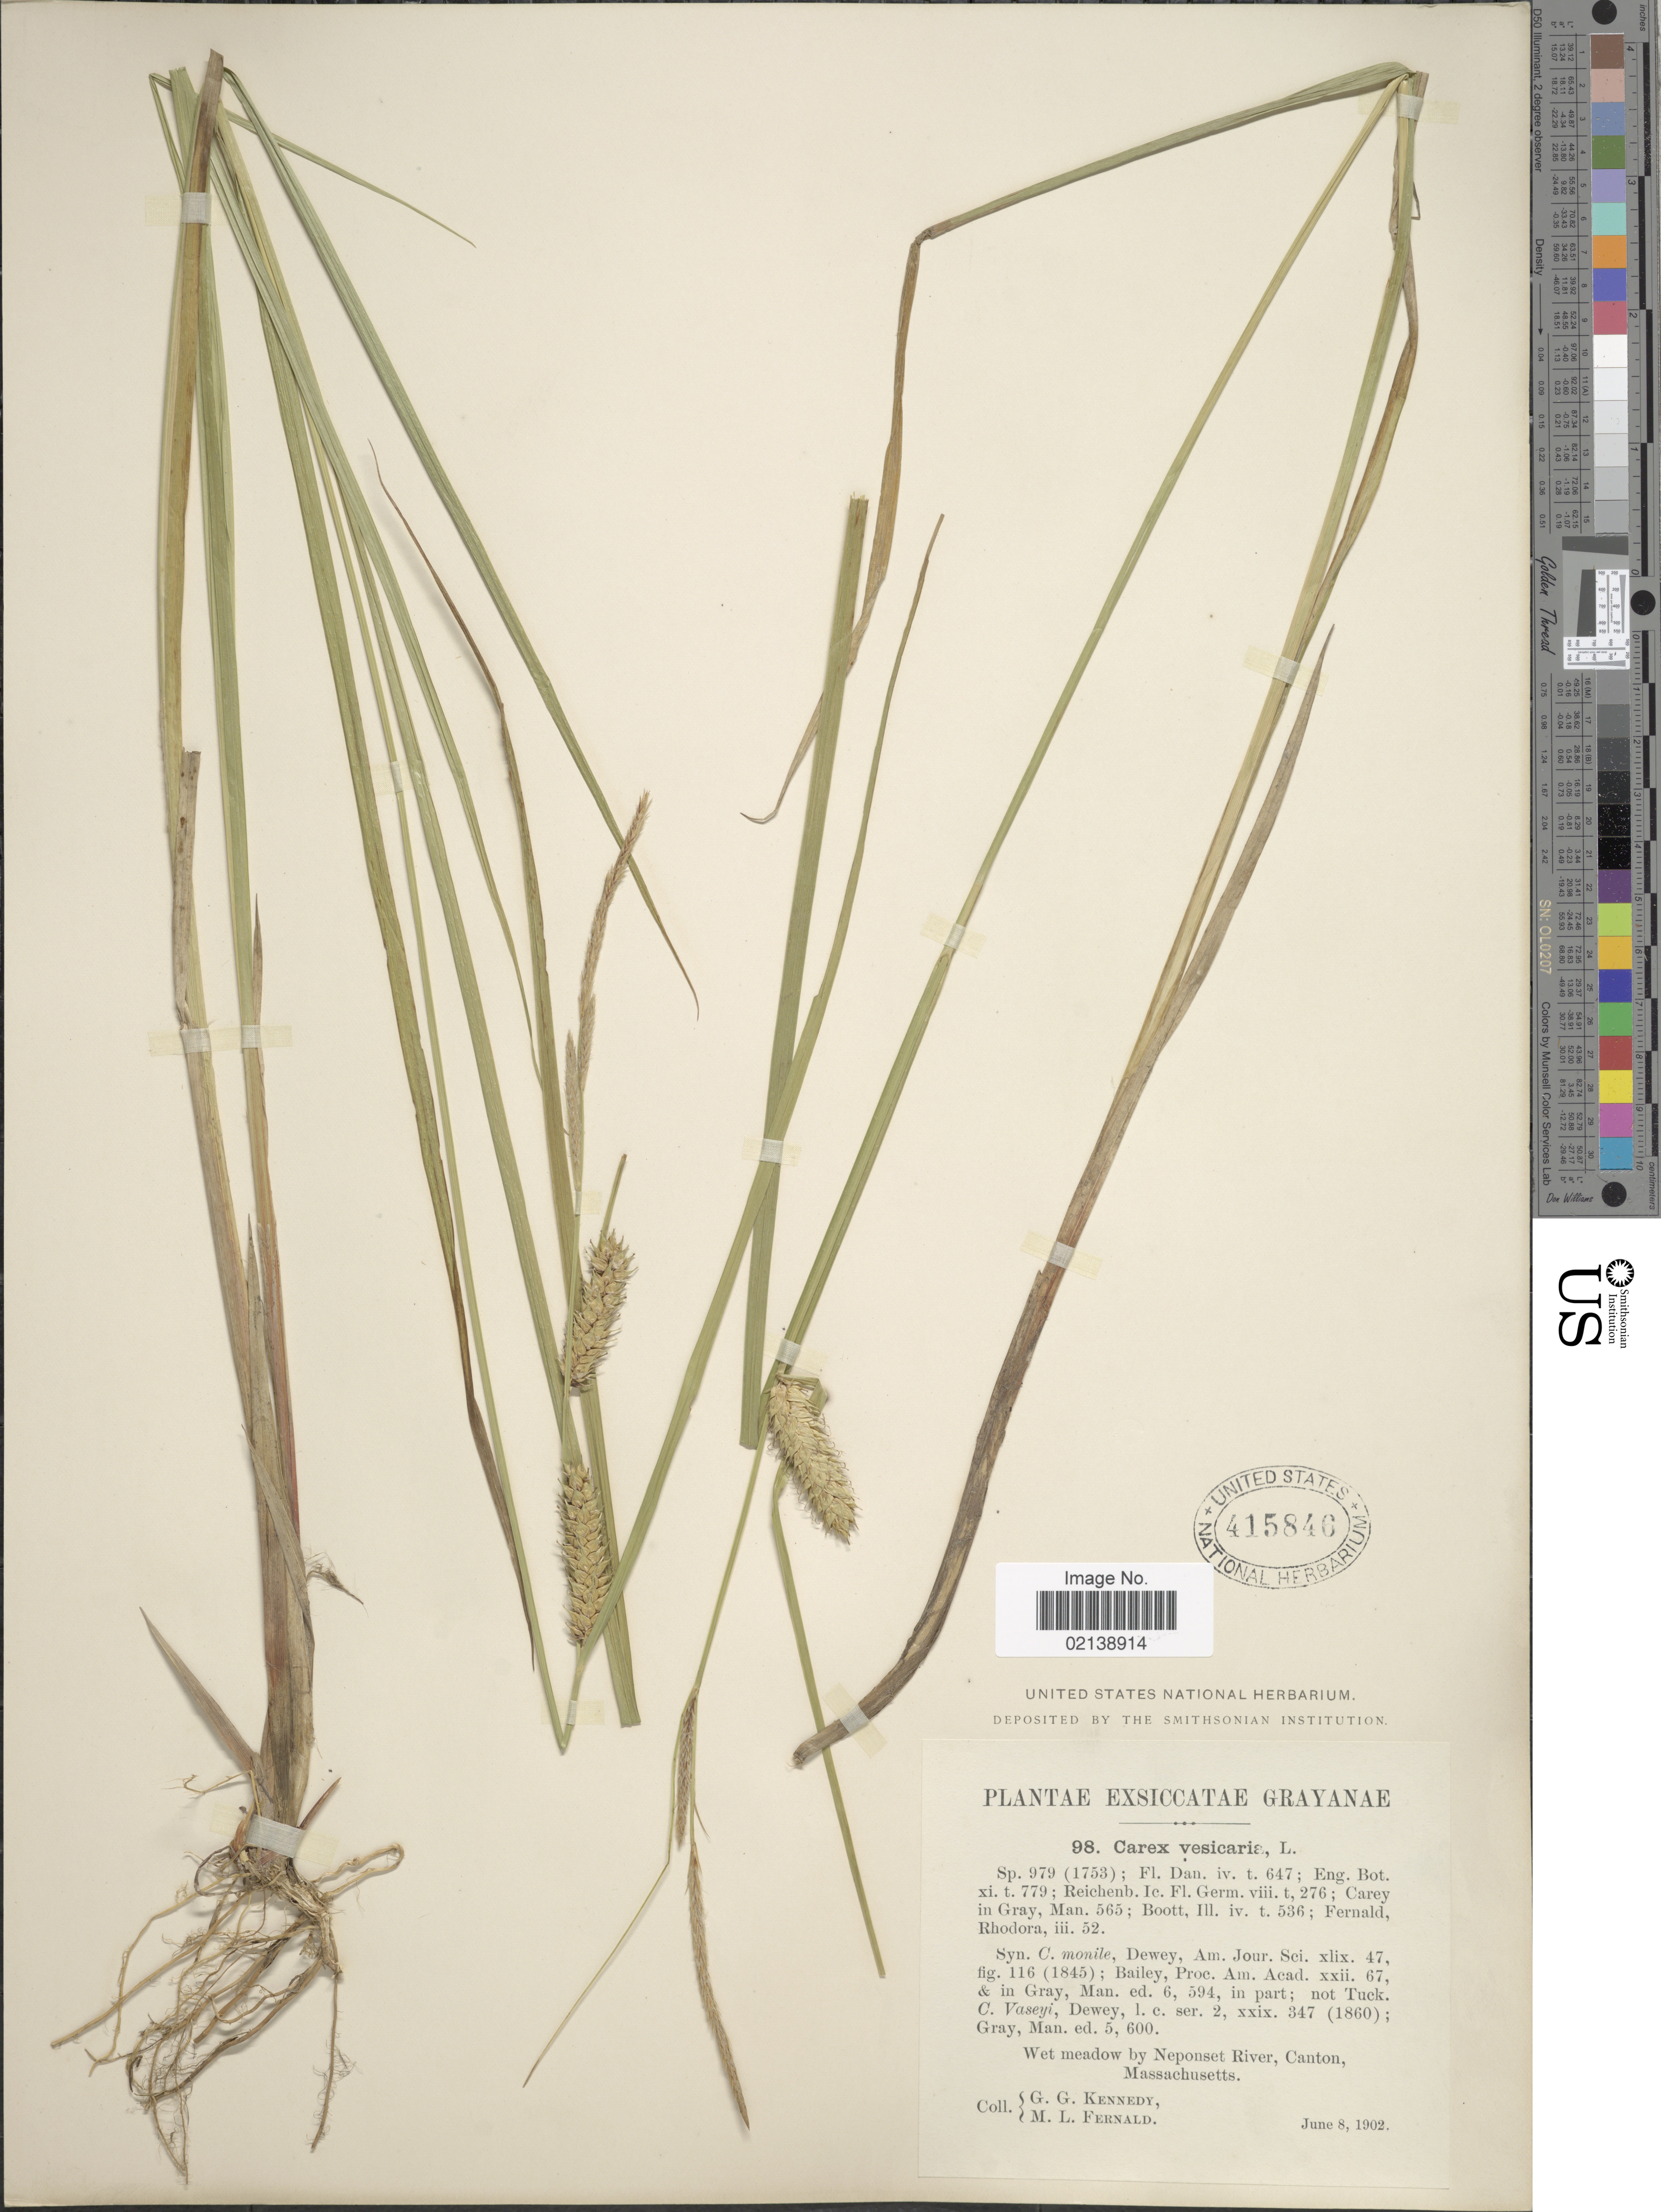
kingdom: Plantae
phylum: Tracheophyta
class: Liliopsida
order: Poales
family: Cyperaceae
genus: Carex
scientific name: Carex vesicaria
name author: L.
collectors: G. Kennedy & M. L. Fernald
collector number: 98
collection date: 1902-06-08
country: United States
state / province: Massachusetts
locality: Grayanae, wet meadow by Neponset River, Canton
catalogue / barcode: US 415846